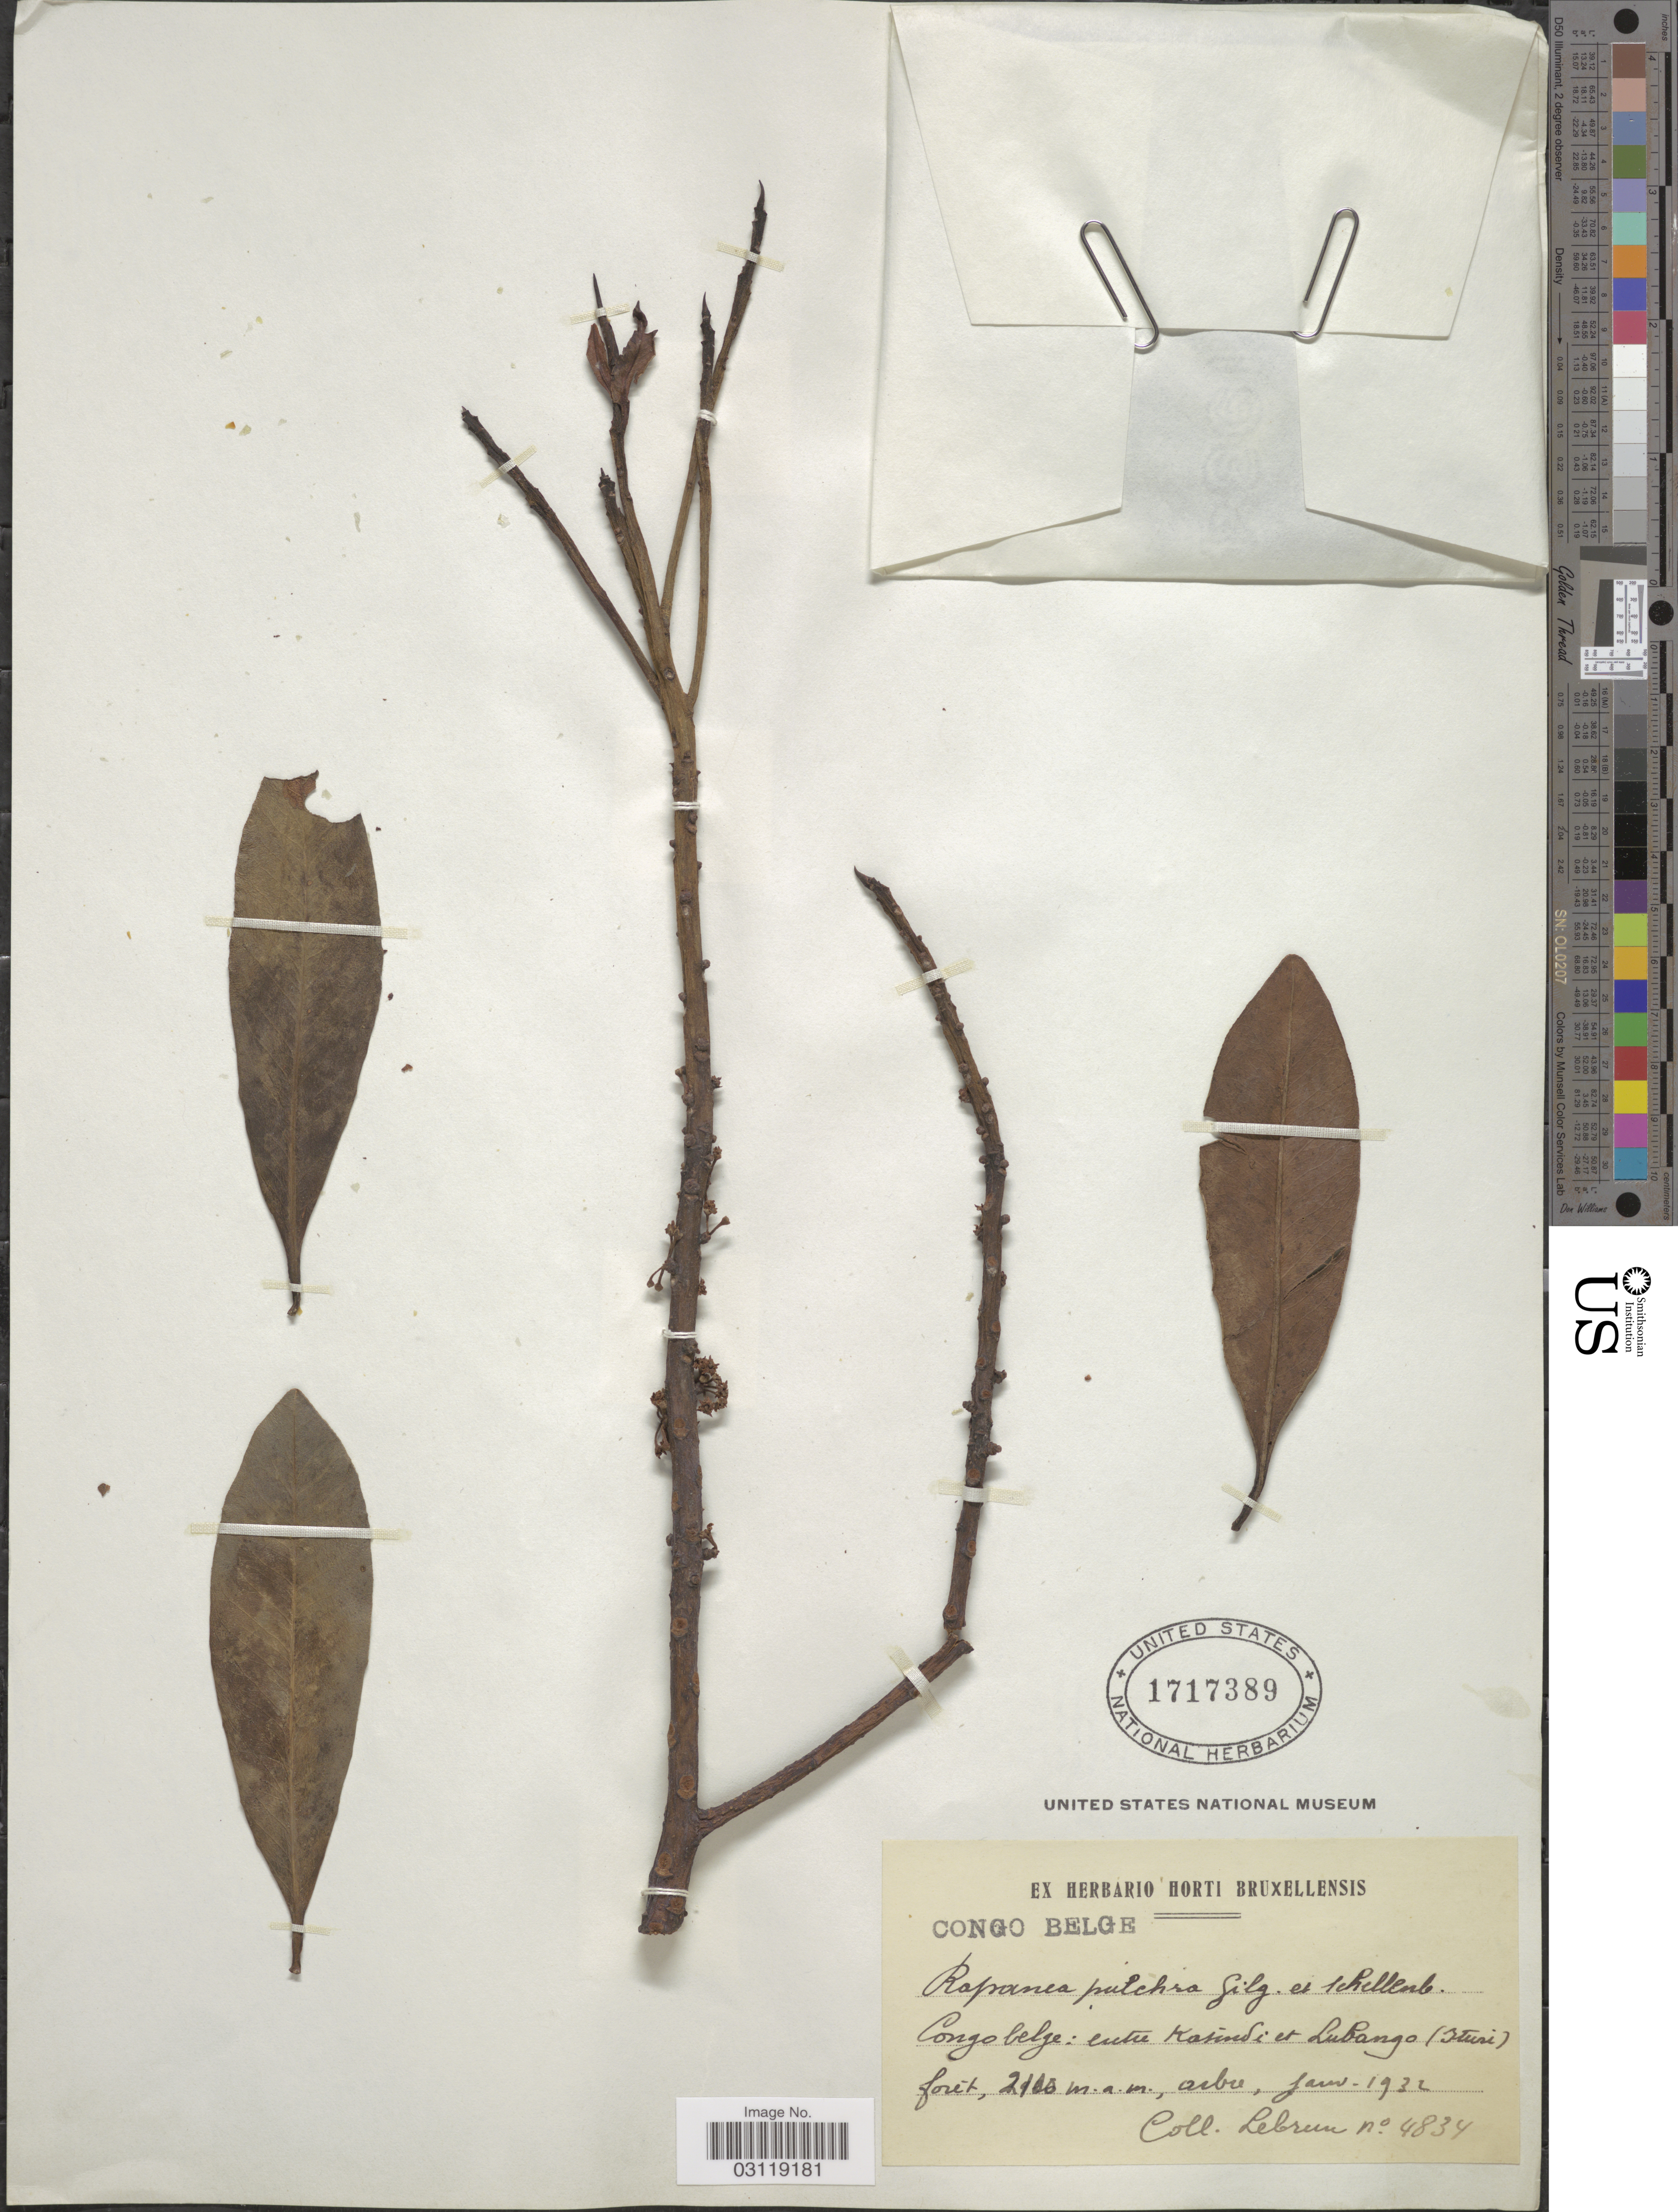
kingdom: Plantae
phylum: Tracheophyta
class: Magnoliopsida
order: Ericales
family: Primulaceae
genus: Rapanea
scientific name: Rapanea pulchra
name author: Gilg & G. Schellenb.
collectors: J.A. Lebrun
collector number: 4834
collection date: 1932-01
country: Congo, Democratic Republic of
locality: Congo Belge: entre Kasindi et Lubango (Ituri).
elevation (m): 2100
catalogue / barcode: US 1717389